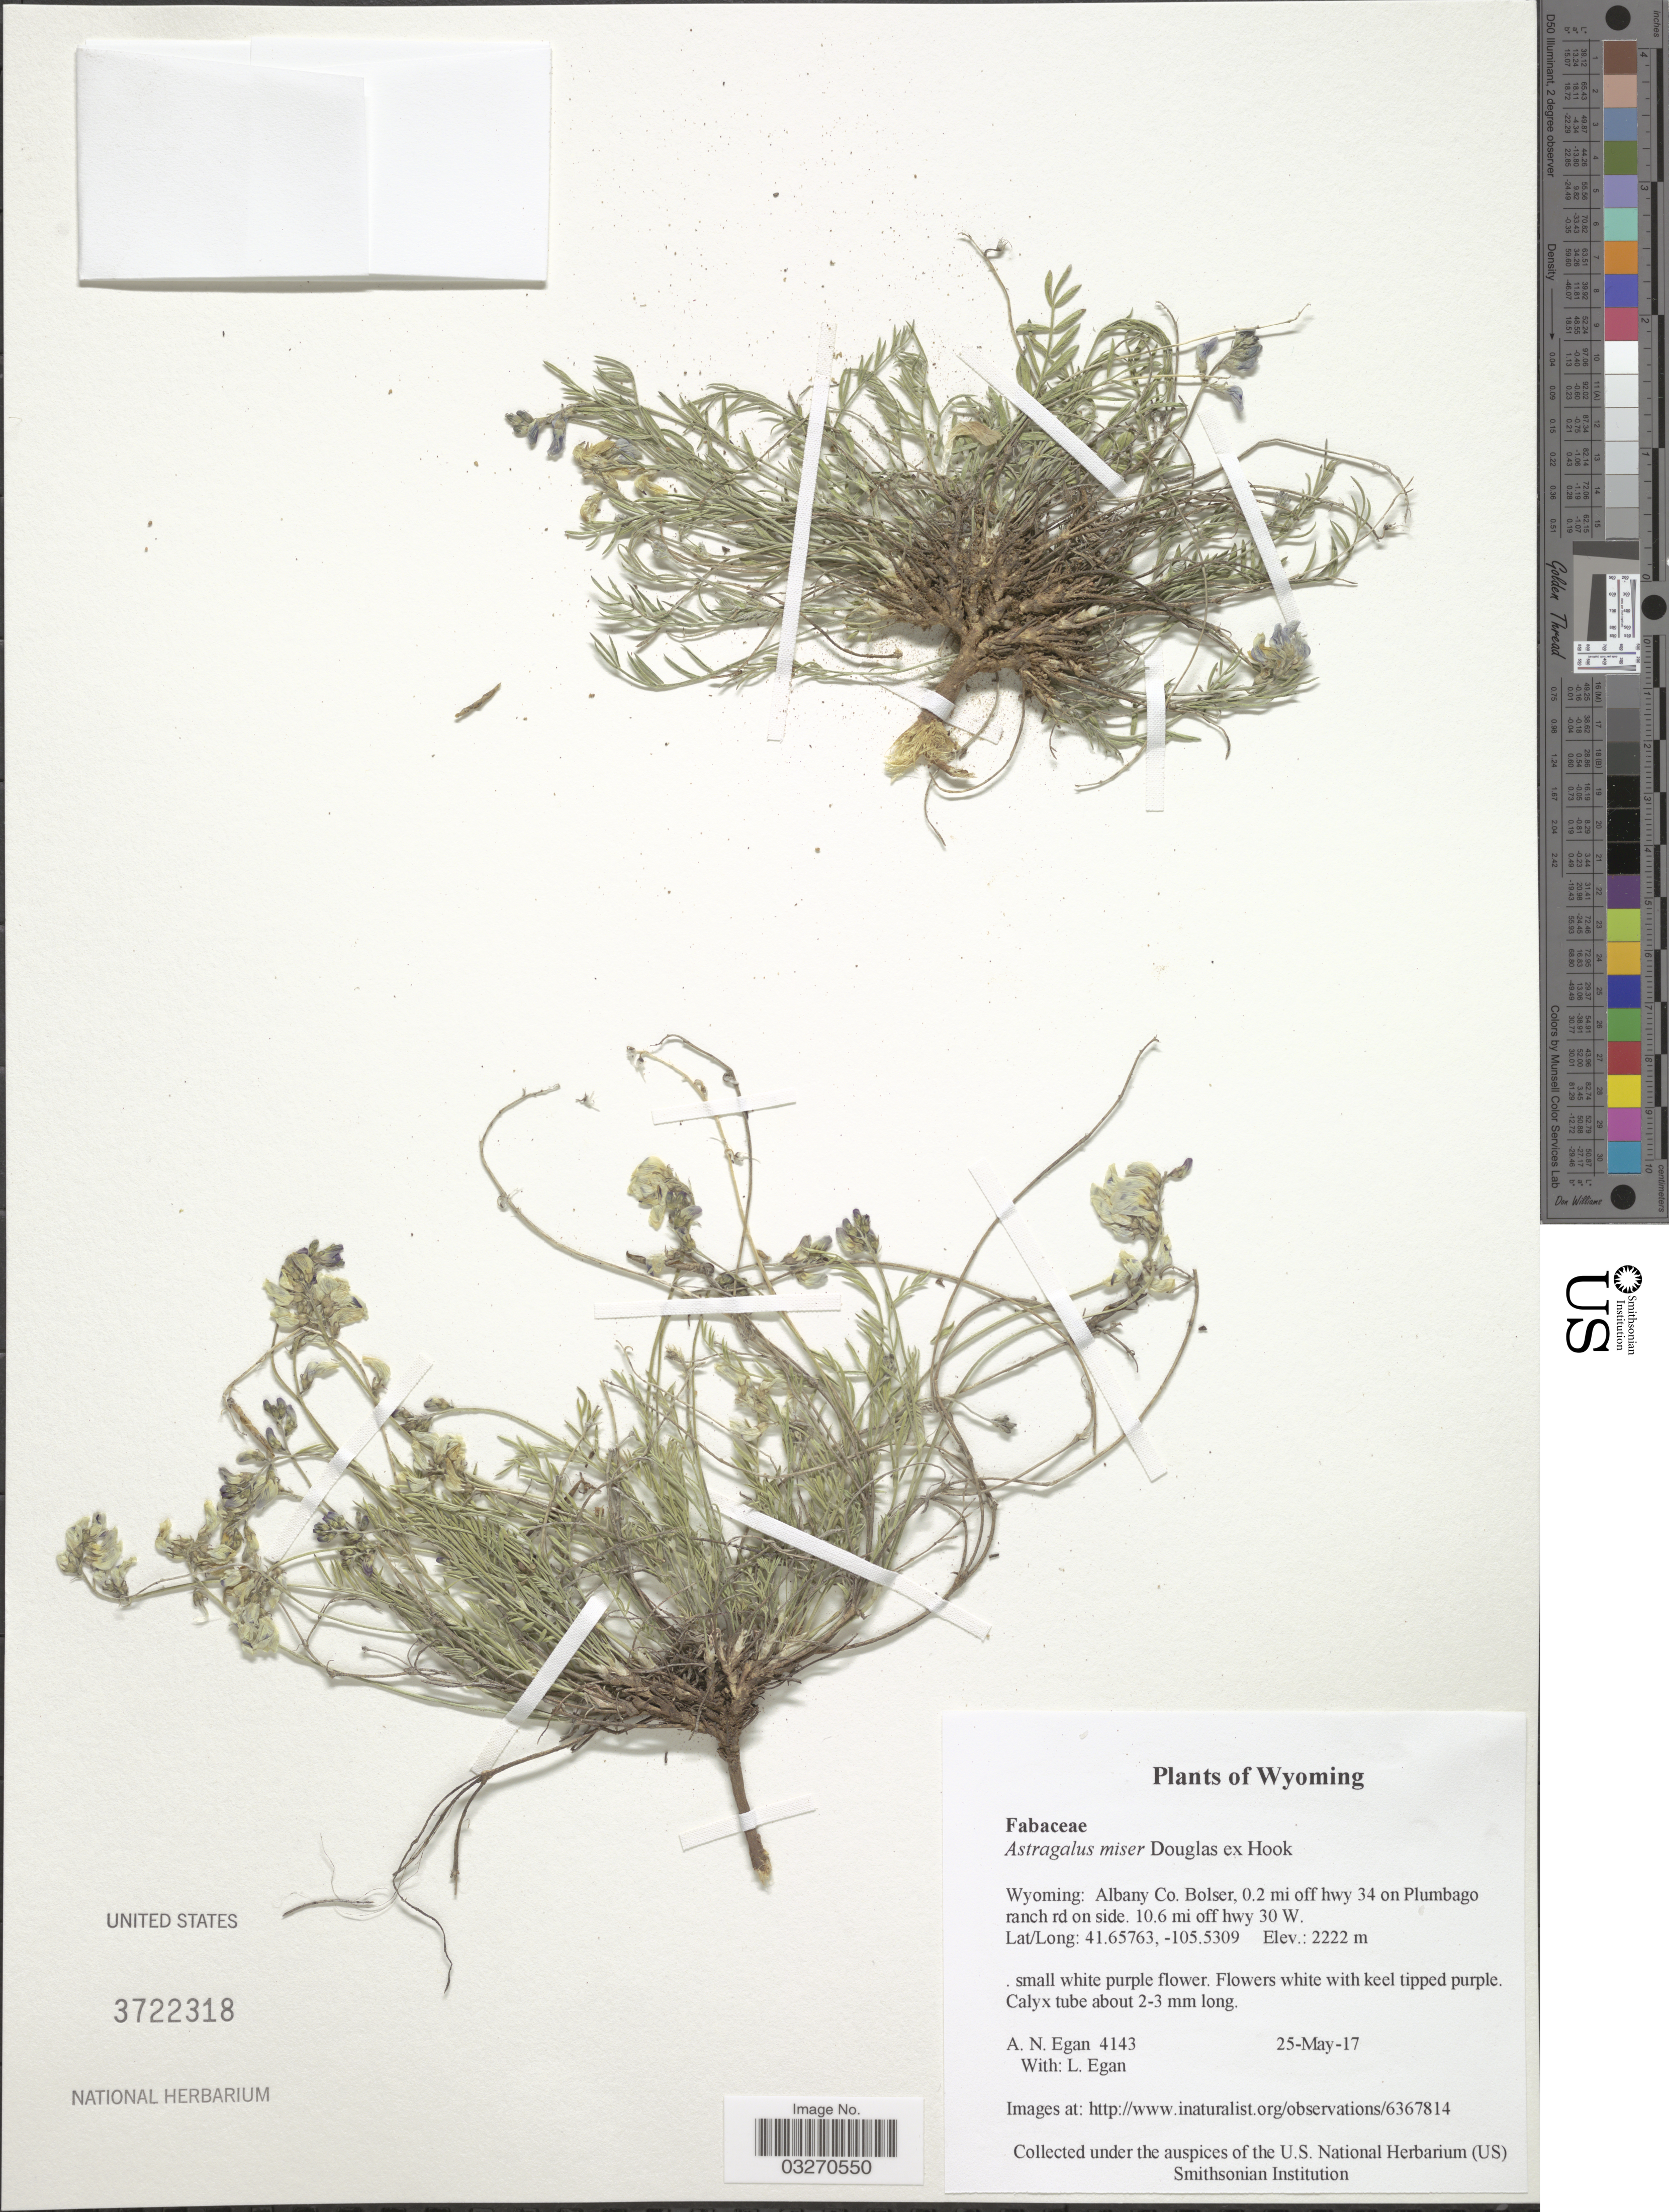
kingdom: Plantae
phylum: Tracheophyta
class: Magnoliopsida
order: Fabales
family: Fabaceae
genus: Astragalus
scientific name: Astragalus miser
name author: Douglas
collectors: A. N. Egan & L. Egan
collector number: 4143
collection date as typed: Transcribed d/m/y: 25/5/17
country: United States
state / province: Wyoming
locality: Albany Co. Bolser, 0.2 mi off hwy 34 on Plumbago ranch rd on side. 10.6 mi off hwy 30 W.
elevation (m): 2222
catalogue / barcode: US 3722318